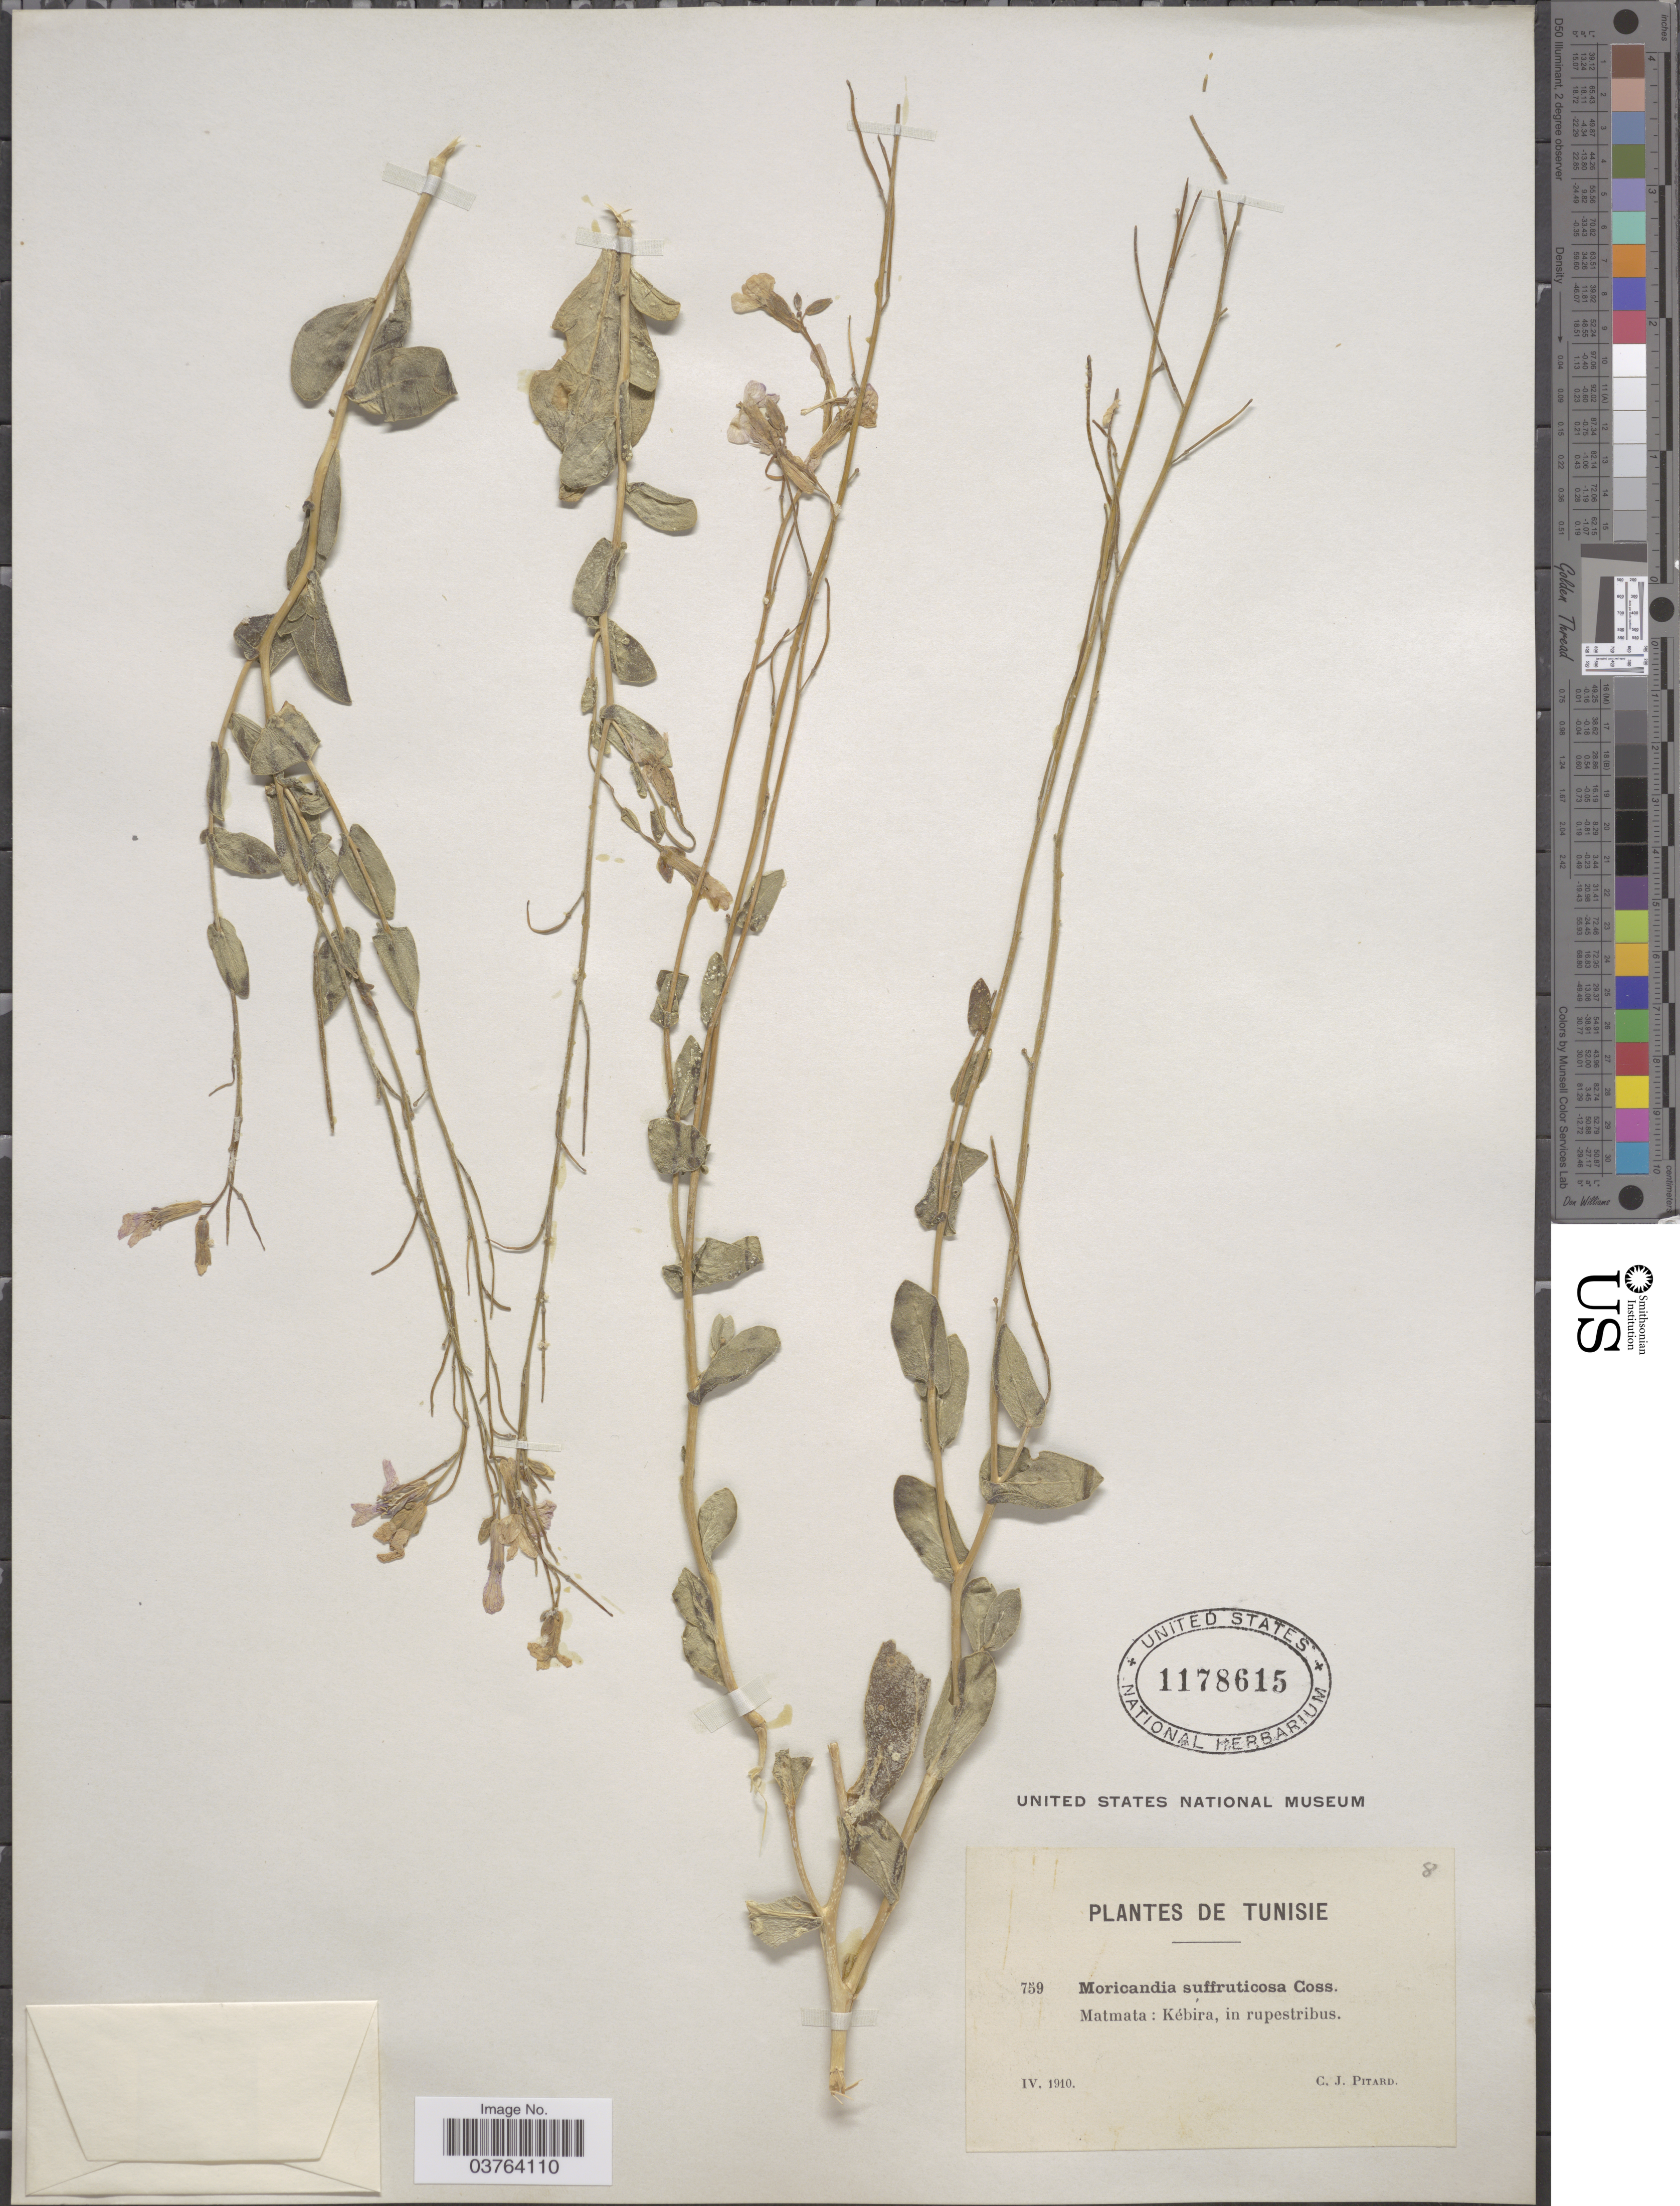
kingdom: Plantae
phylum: Tracheophyta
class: Magnoliopsida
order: Brassicales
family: Brassicaceae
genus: Moricandia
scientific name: Moricandia suffruticosa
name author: (Desf.) Coss. & Durieu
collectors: C. Pitard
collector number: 759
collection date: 1910-04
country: Tunisia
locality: Matmata: Kébira, in rupestribus.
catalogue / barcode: US 1178615